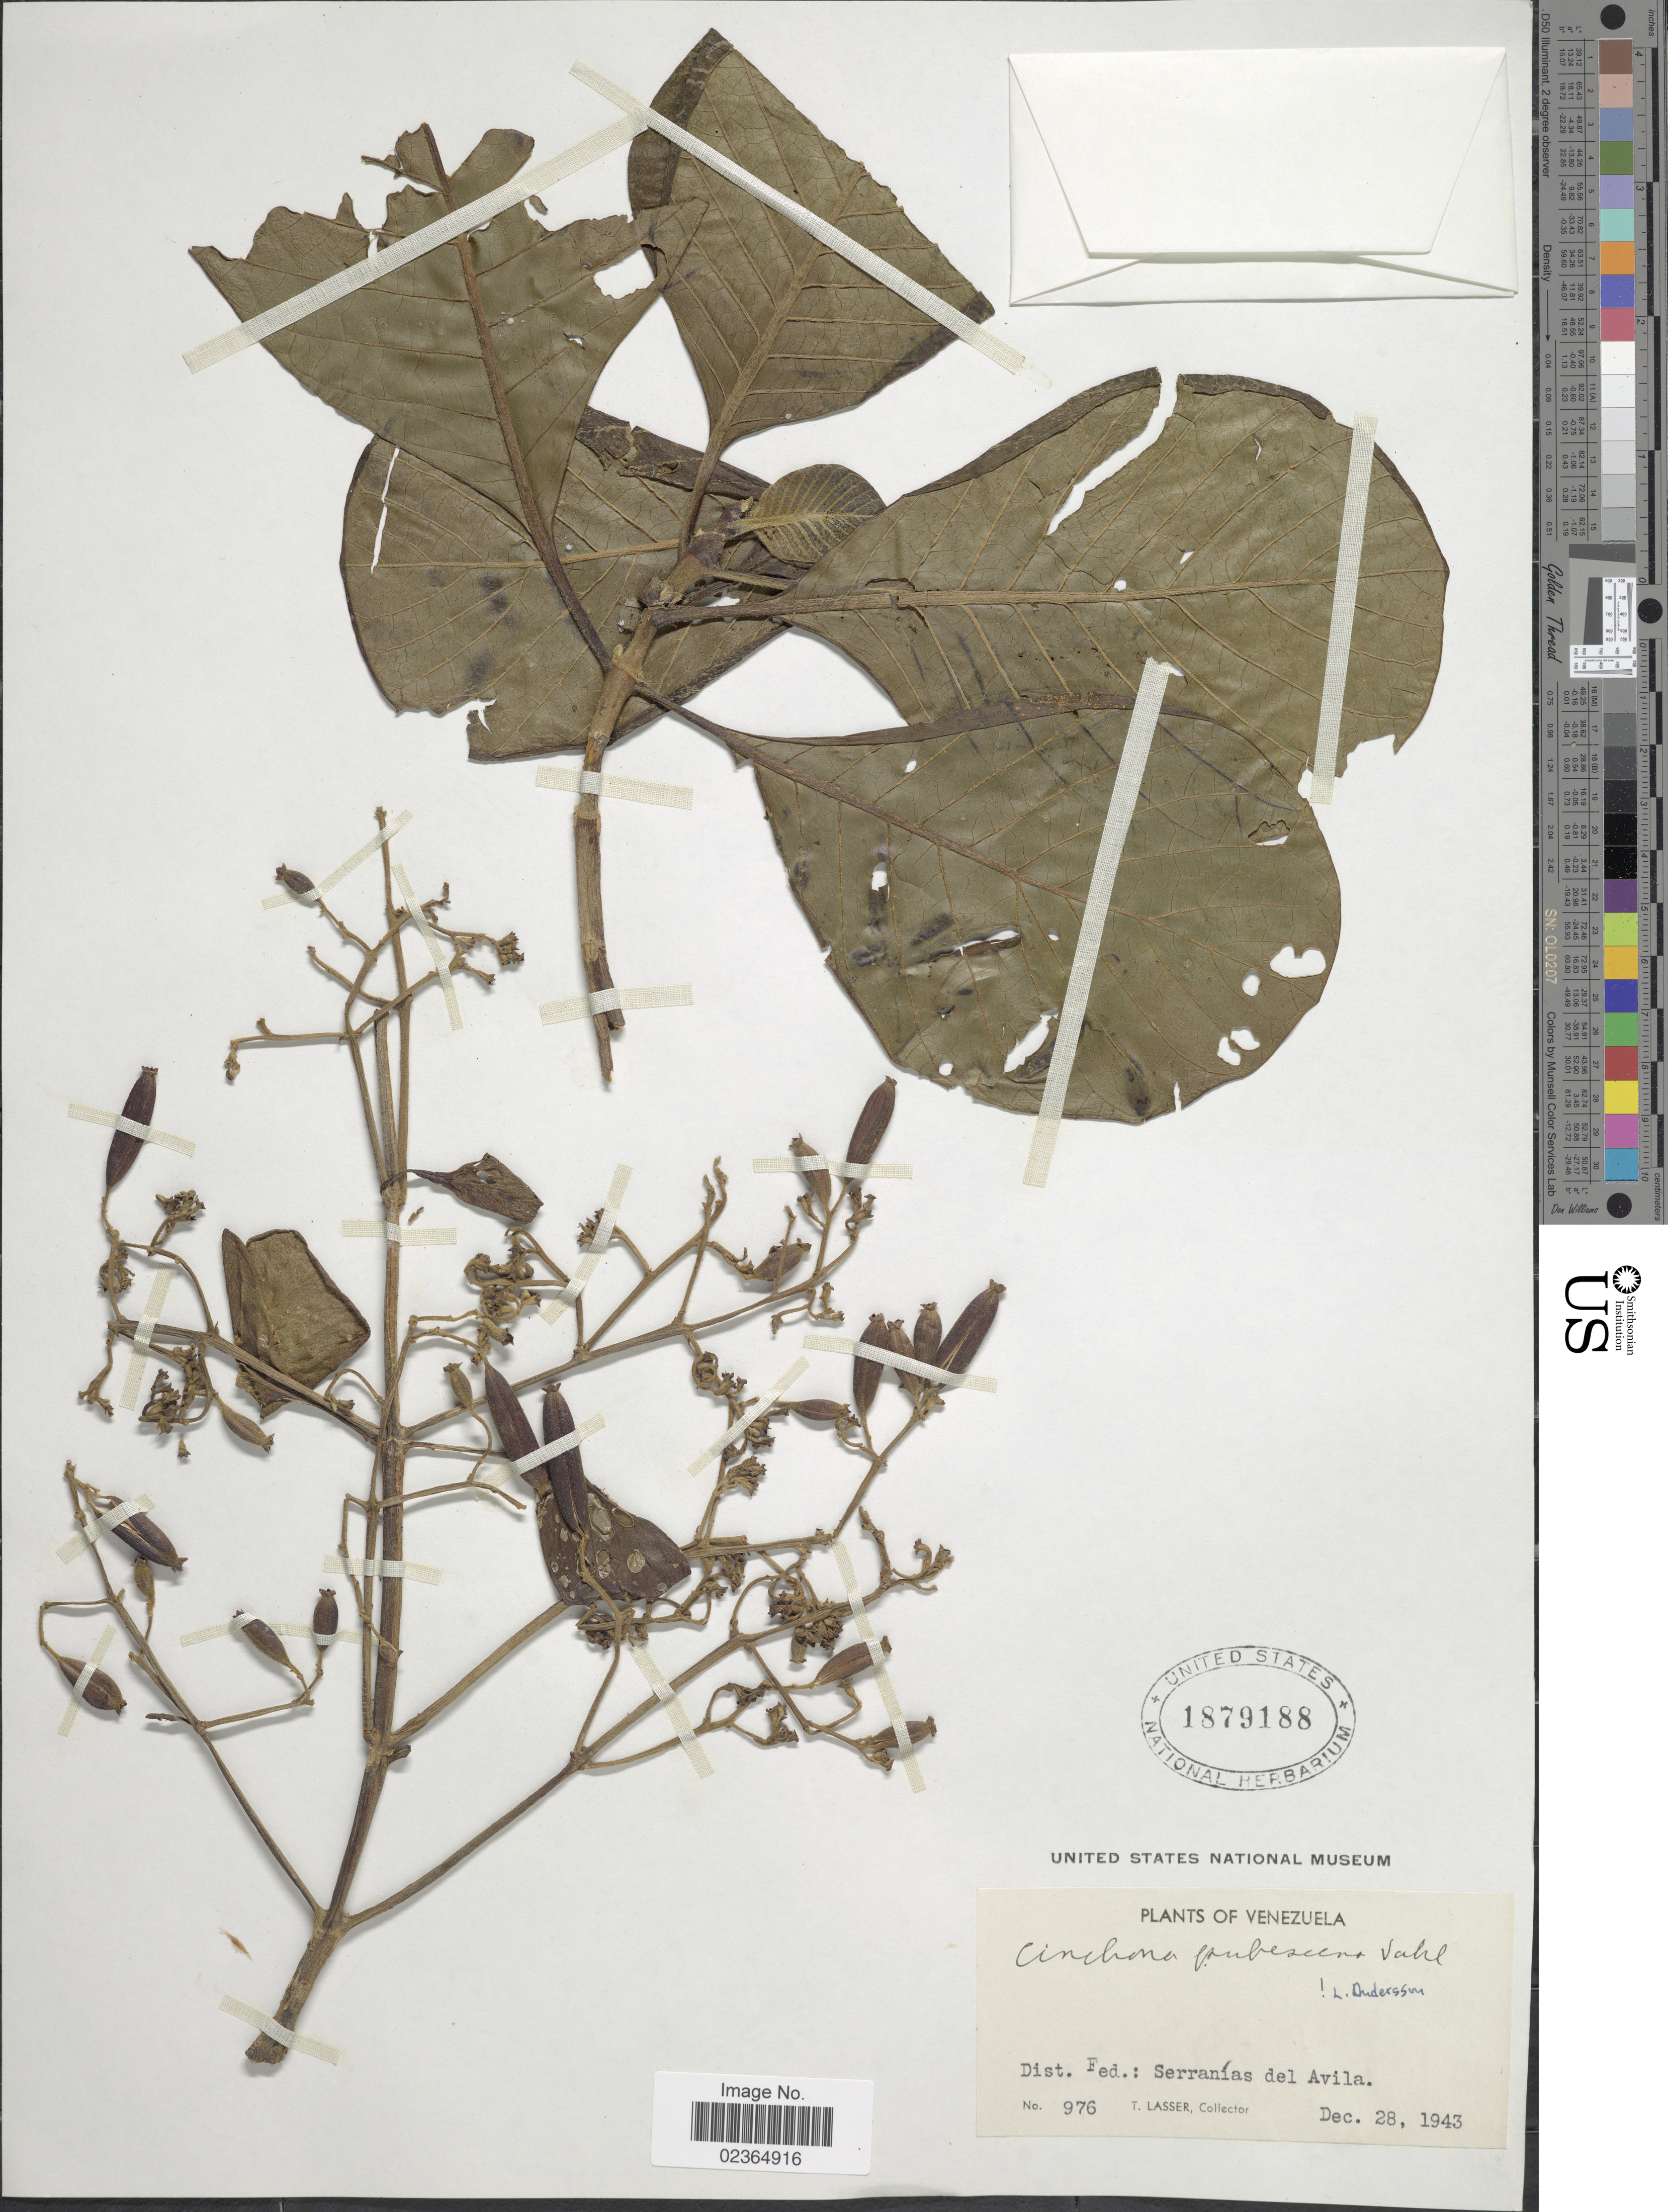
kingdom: Plantae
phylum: Tracheophyta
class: Magnoliopsida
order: Gentianales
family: Rubiaceae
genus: Cinchona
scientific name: Cinchona pubescens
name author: Vahl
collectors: T. Lasser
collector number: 976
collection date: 1943-12-28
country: Venezuela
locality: Dist. Fed.: Serranías del Avila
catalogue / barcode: US 1879188